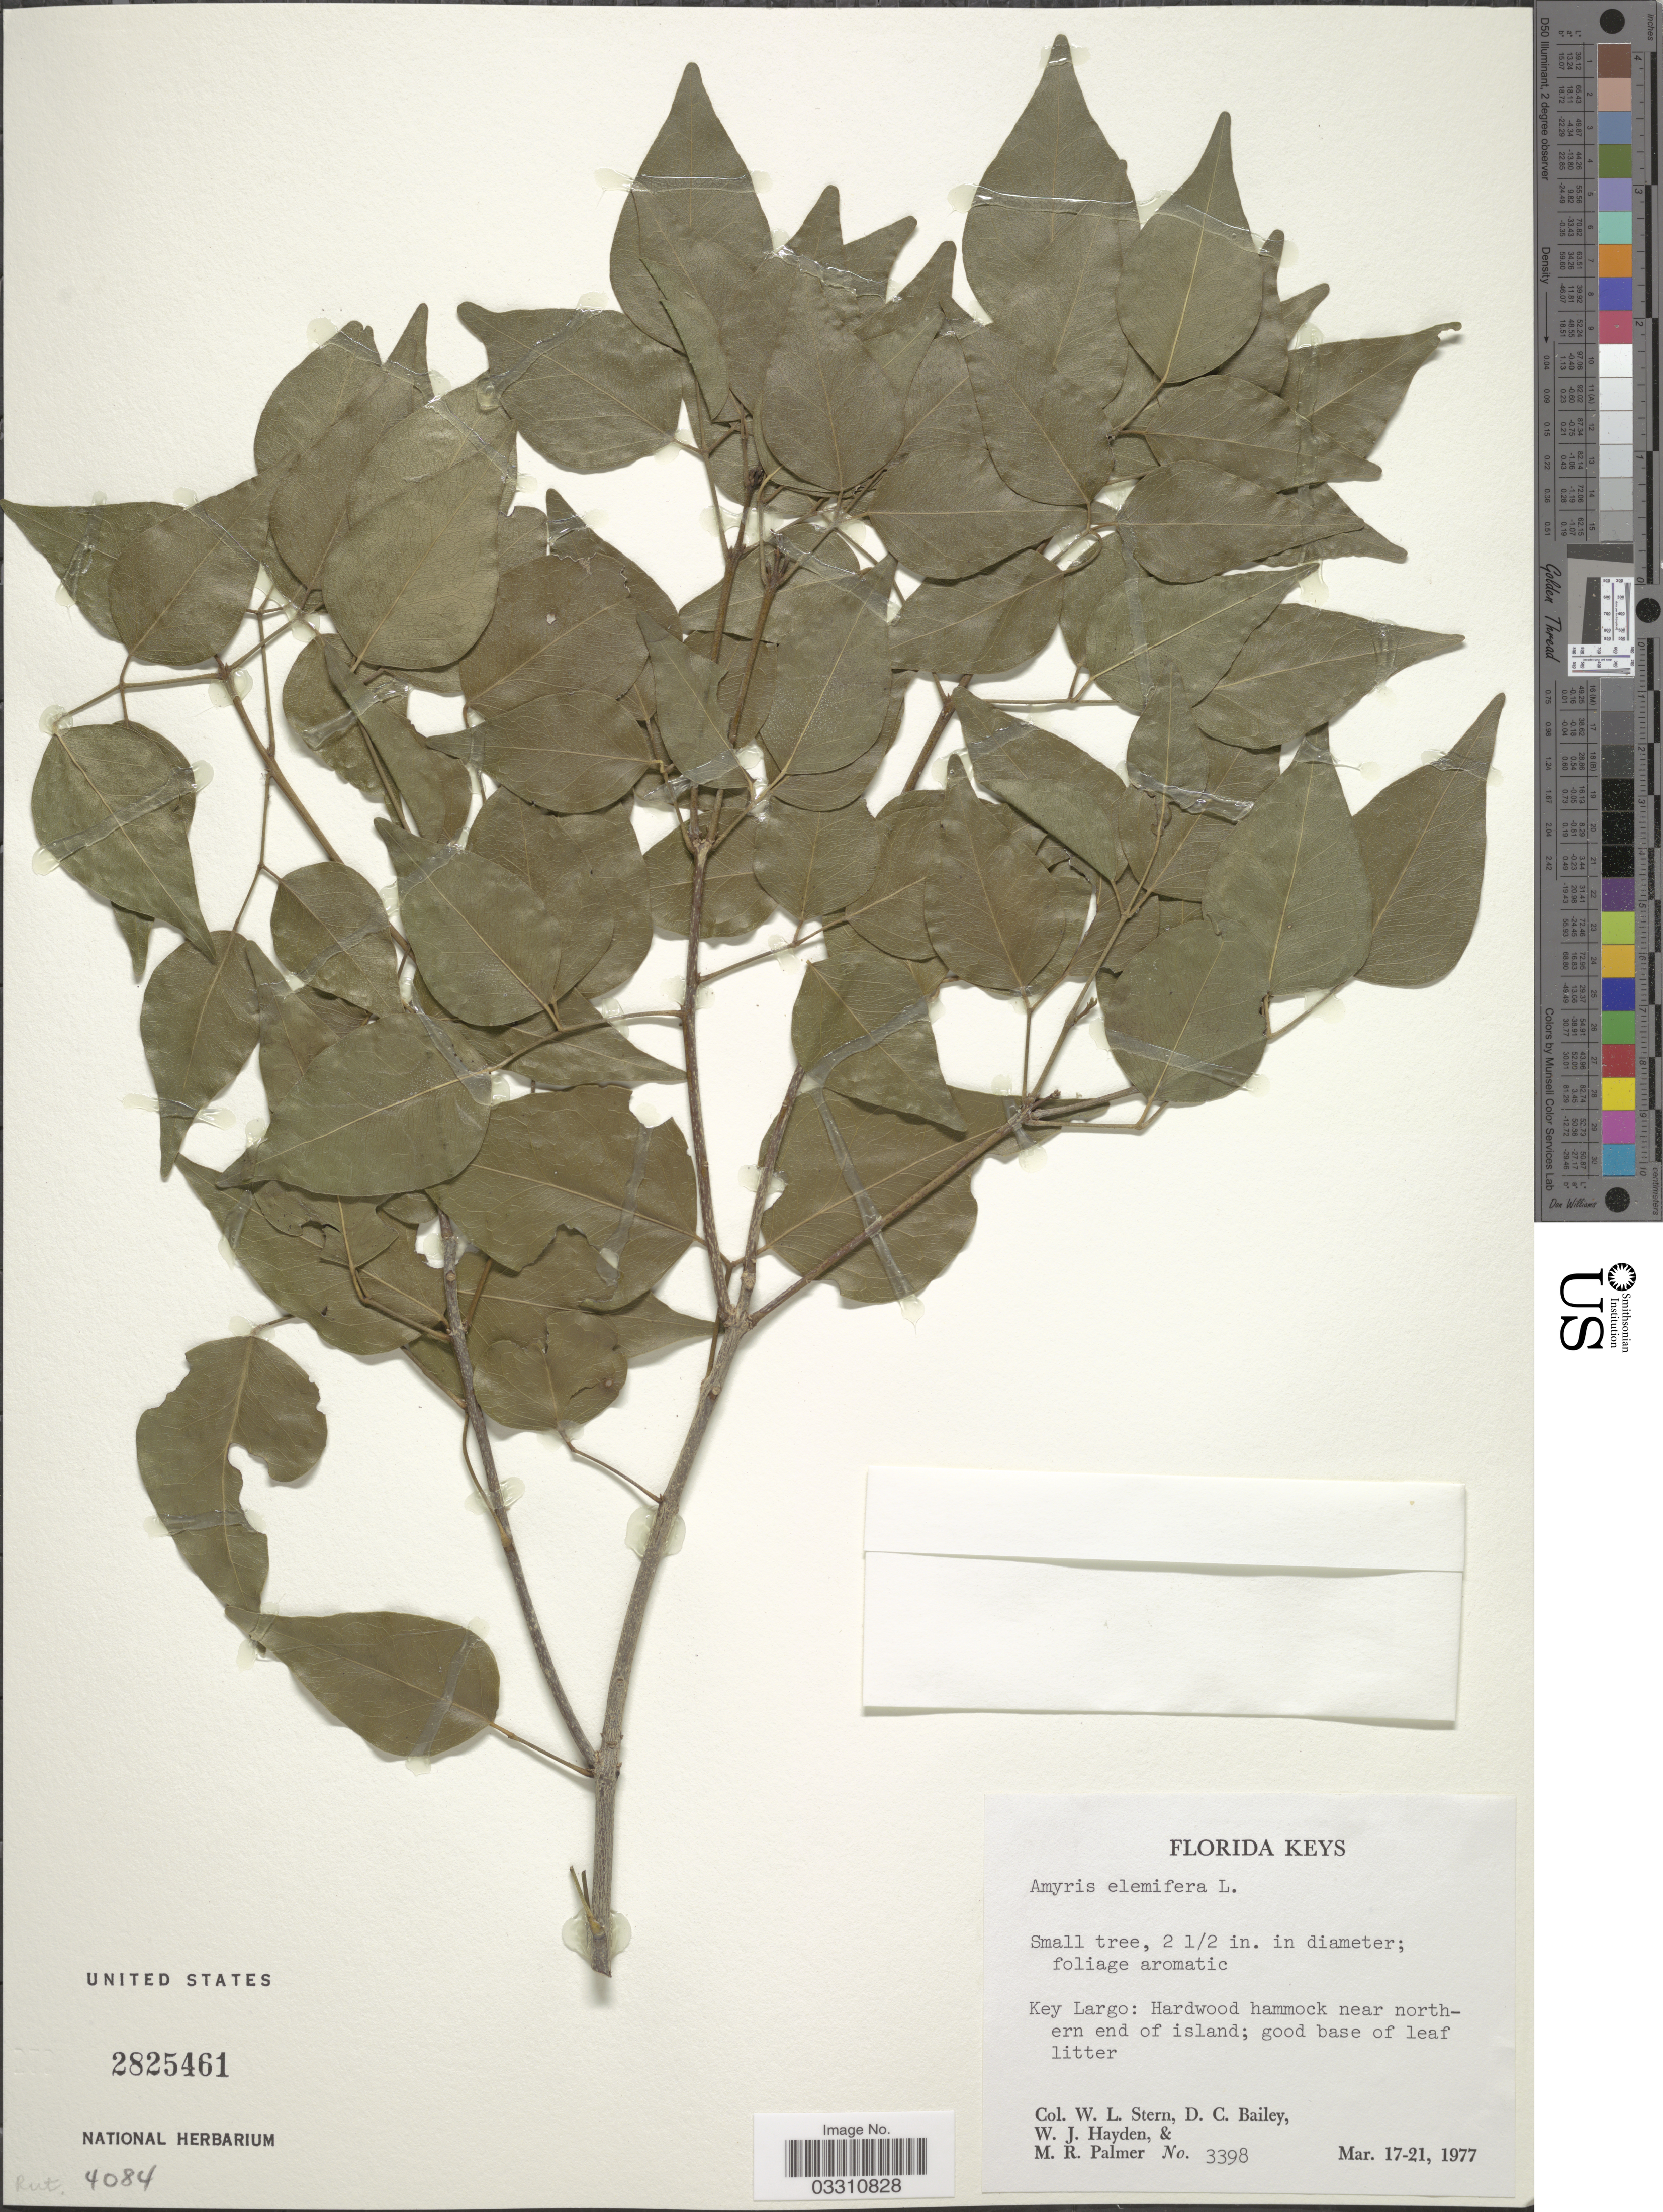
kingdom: Plantae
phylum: Tracheophyta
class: Magnoliopsida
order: Sapindales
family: Rutaceae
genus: Amyris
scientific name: Amyris elemifera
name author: L.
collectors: W. L. Stern, D. C. Bailey, W. Hayden & M. R. Palmer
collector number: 3398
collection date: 1977-03-17/1977-03-21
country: United States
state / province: Florida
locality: Florida Keys, Key Largo: Hardwood hammock near northern end of island.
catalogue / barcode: US 2825461